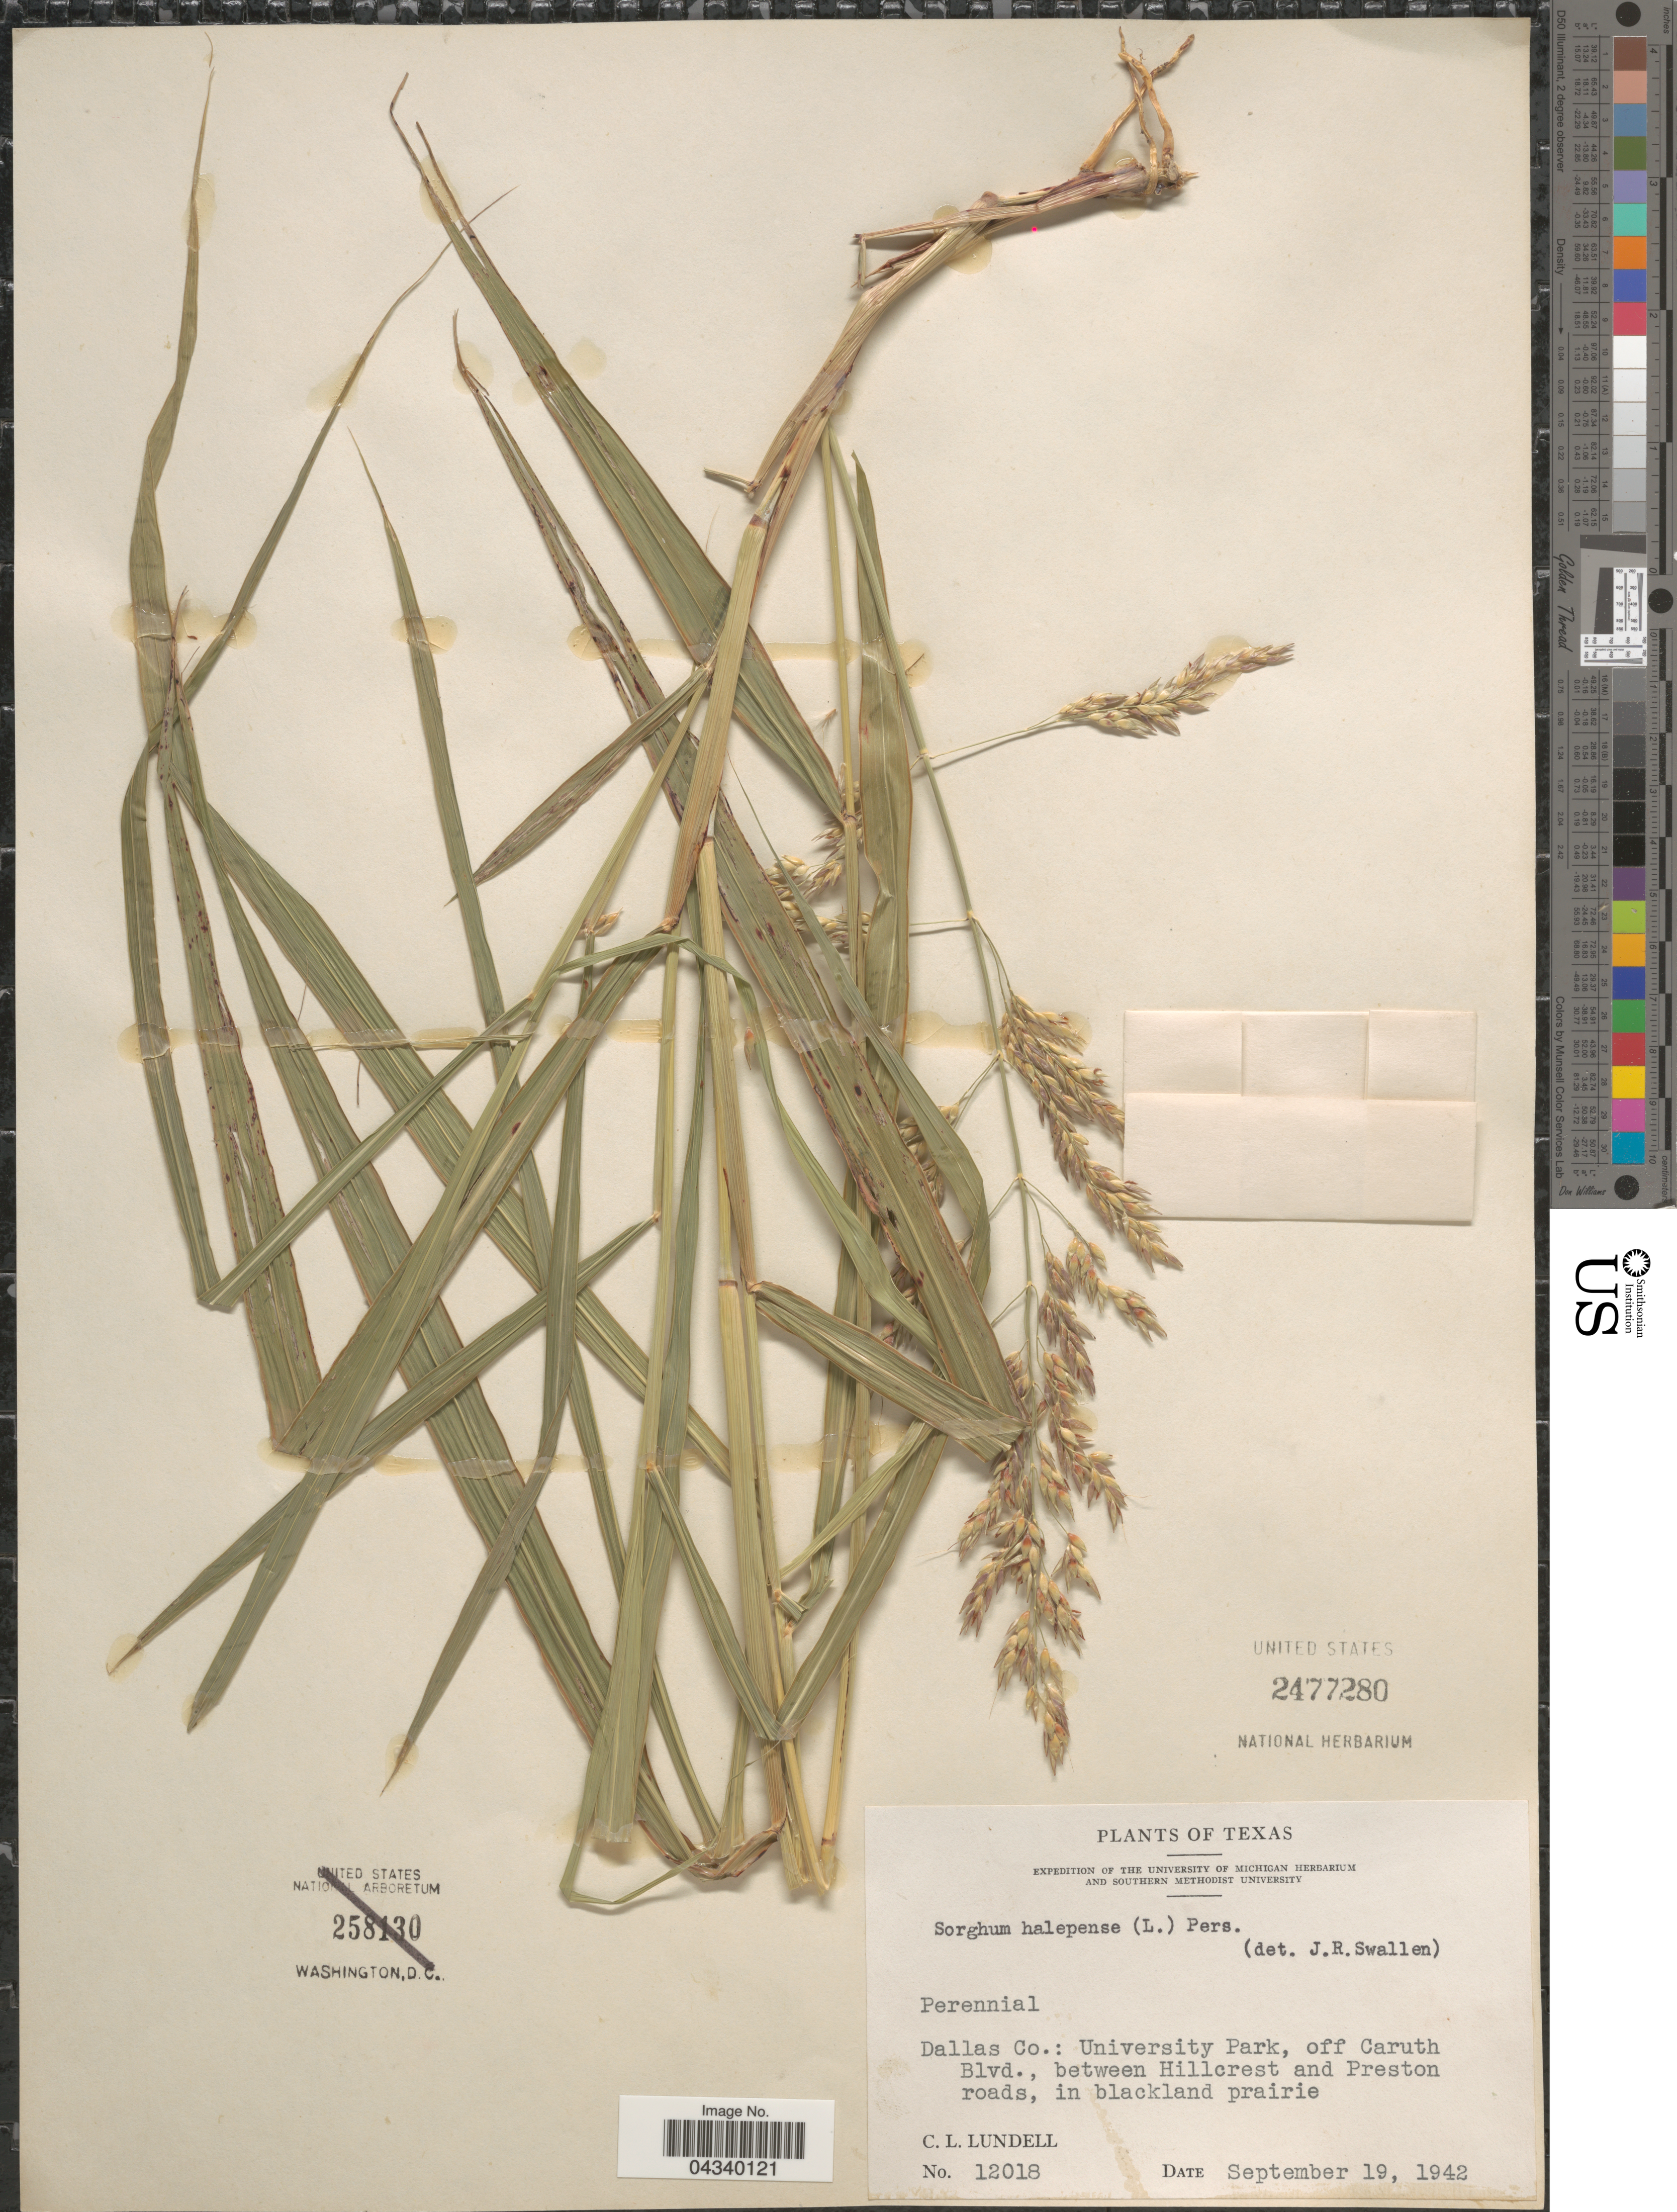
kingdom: Plantae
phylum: Tracheophyta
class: Liliopsida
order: Poales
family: Poaceae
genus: Sorghum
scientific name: Sorghum halepense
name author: (L.) Pers.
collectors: C. L. Lundell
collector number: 12018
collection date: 1942-09-19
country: United States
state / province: Texas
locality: Expedition of the University of Michigan Herbarium and Southern Methodist University. Dallas Co.: University Park, off Caruth Blvd., between Hillcrest and Preston roads, in blackland prairie.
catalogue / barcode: US 2477280